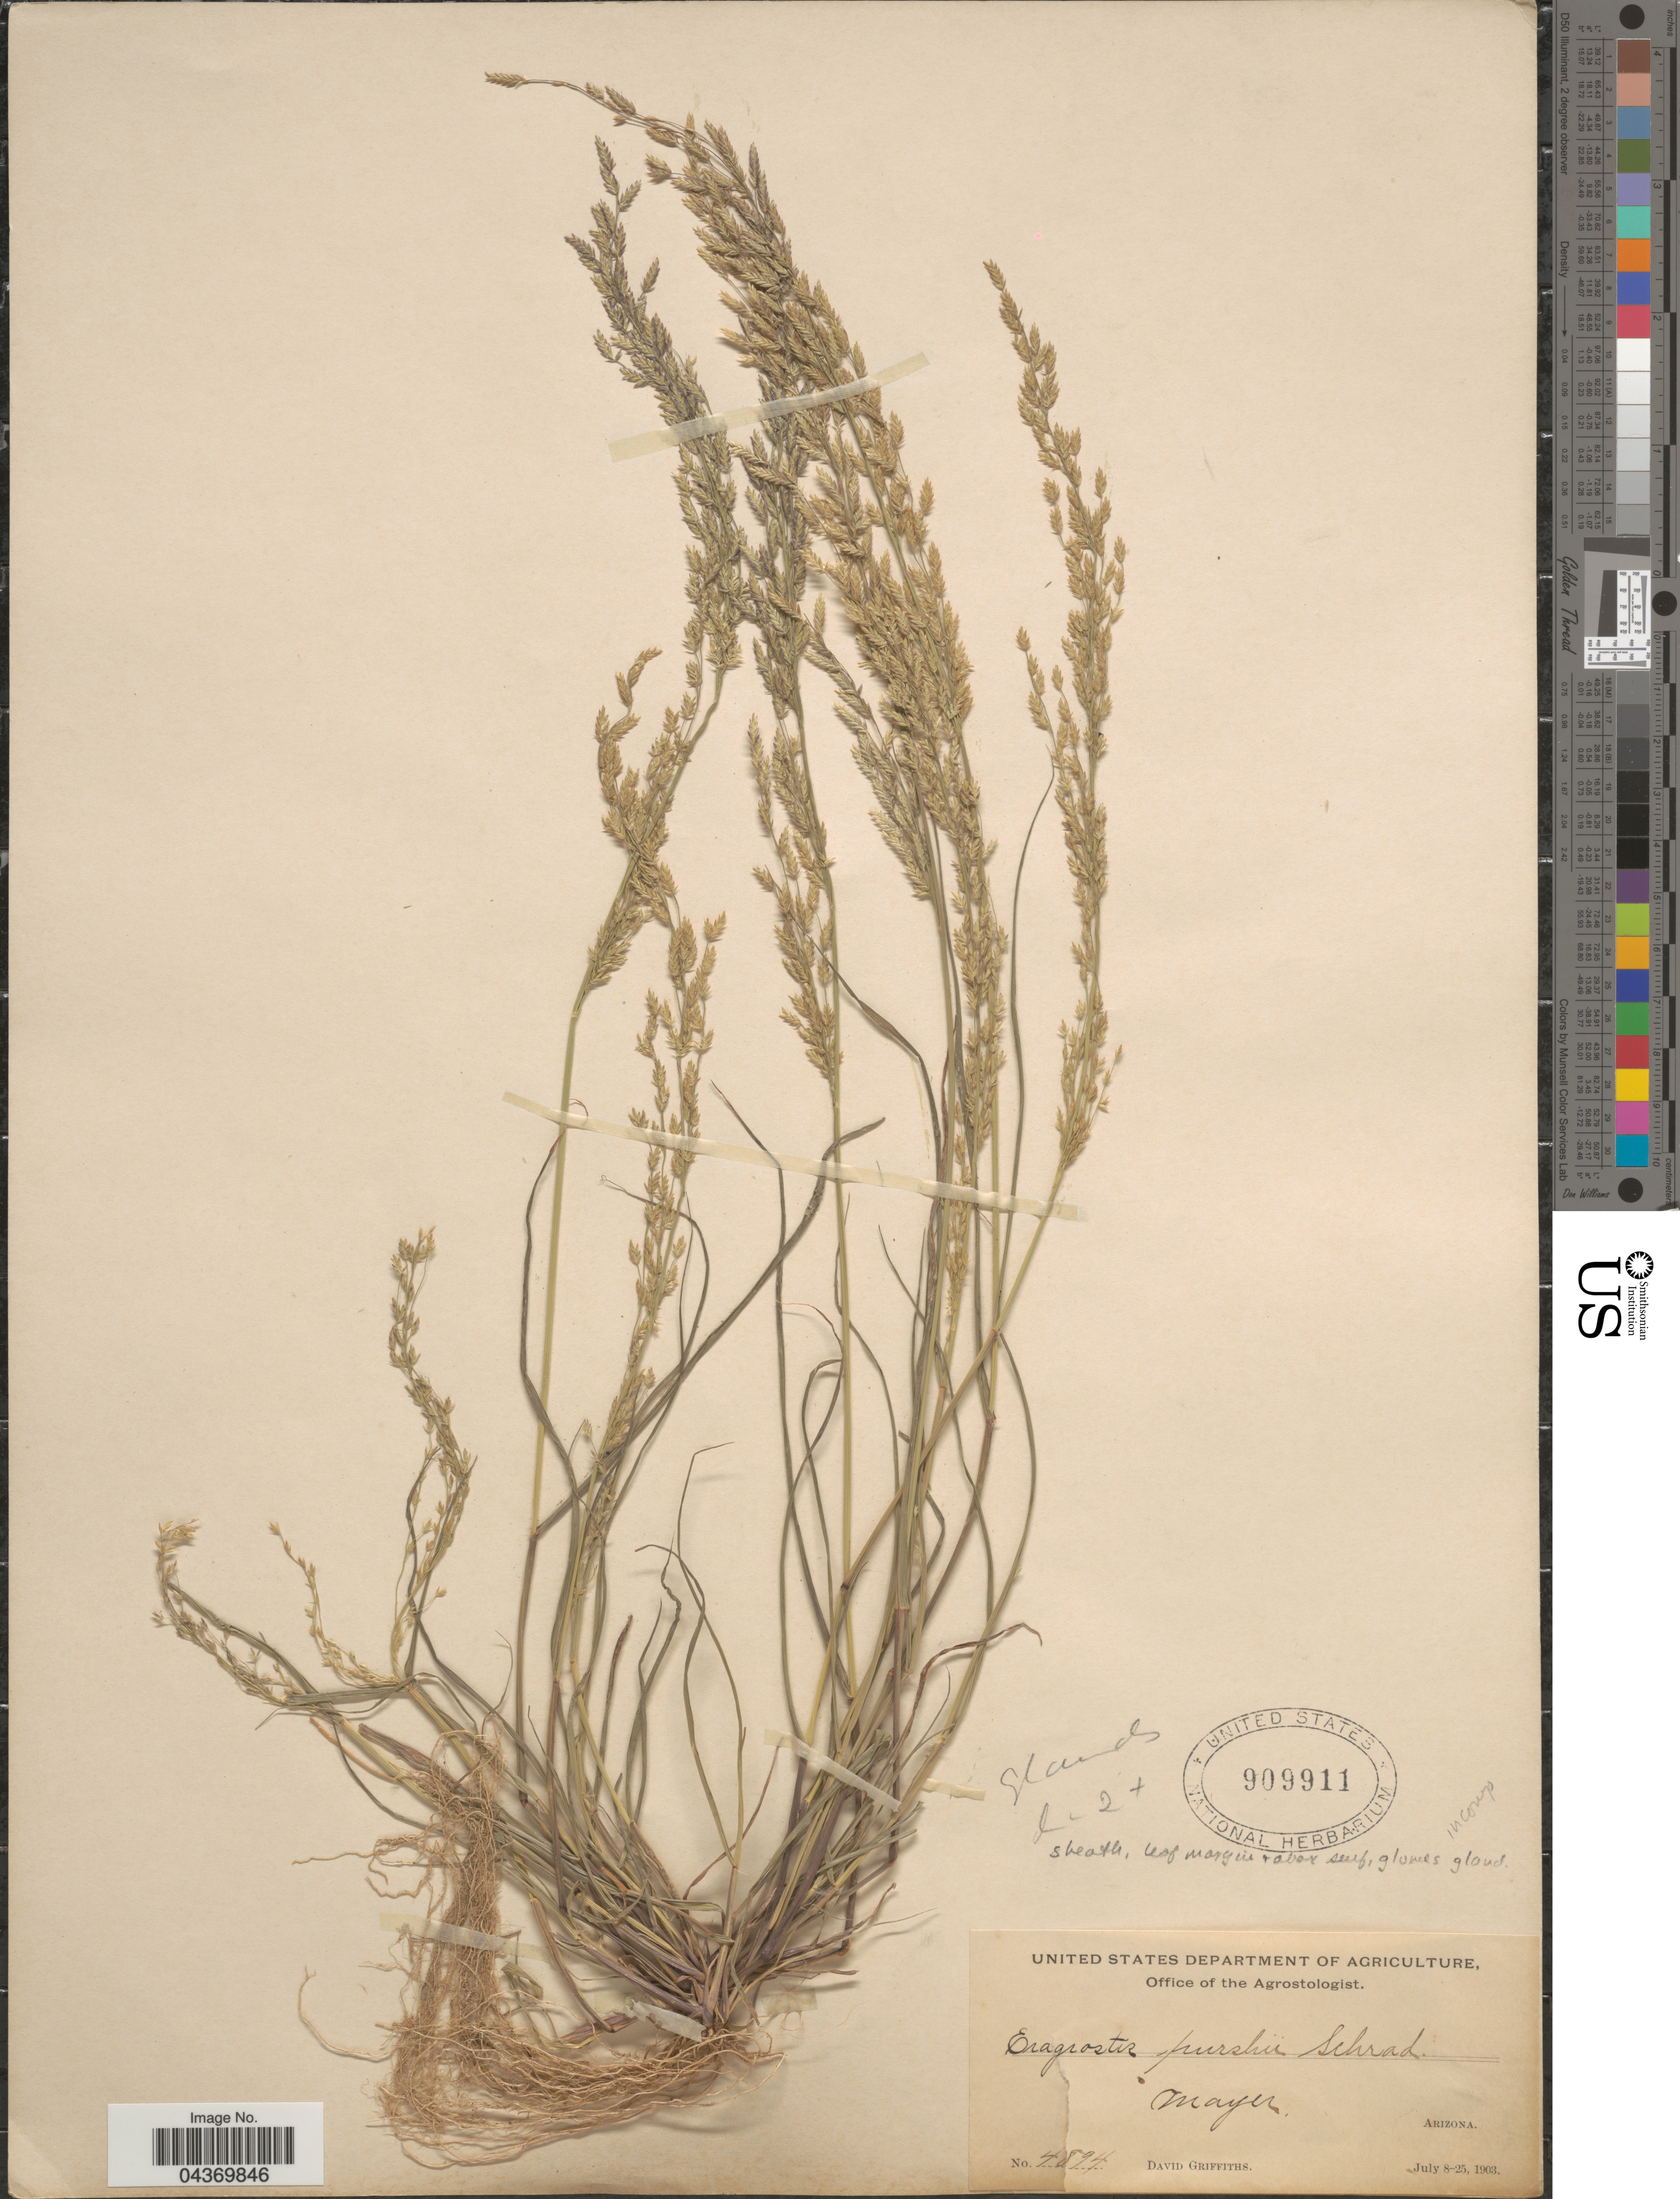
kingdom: Plantae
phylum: Tracheophyta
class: Liliopsida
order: Poales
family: Poaceae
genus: Eragrostis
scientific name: Eragrostis pectinacea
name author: (Michx.) Nees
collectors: D. Griffiths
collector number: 4894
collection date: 1903-07-08/1903-07-25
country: United States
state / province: Arizona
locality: Mayer.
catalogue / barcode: US 909911